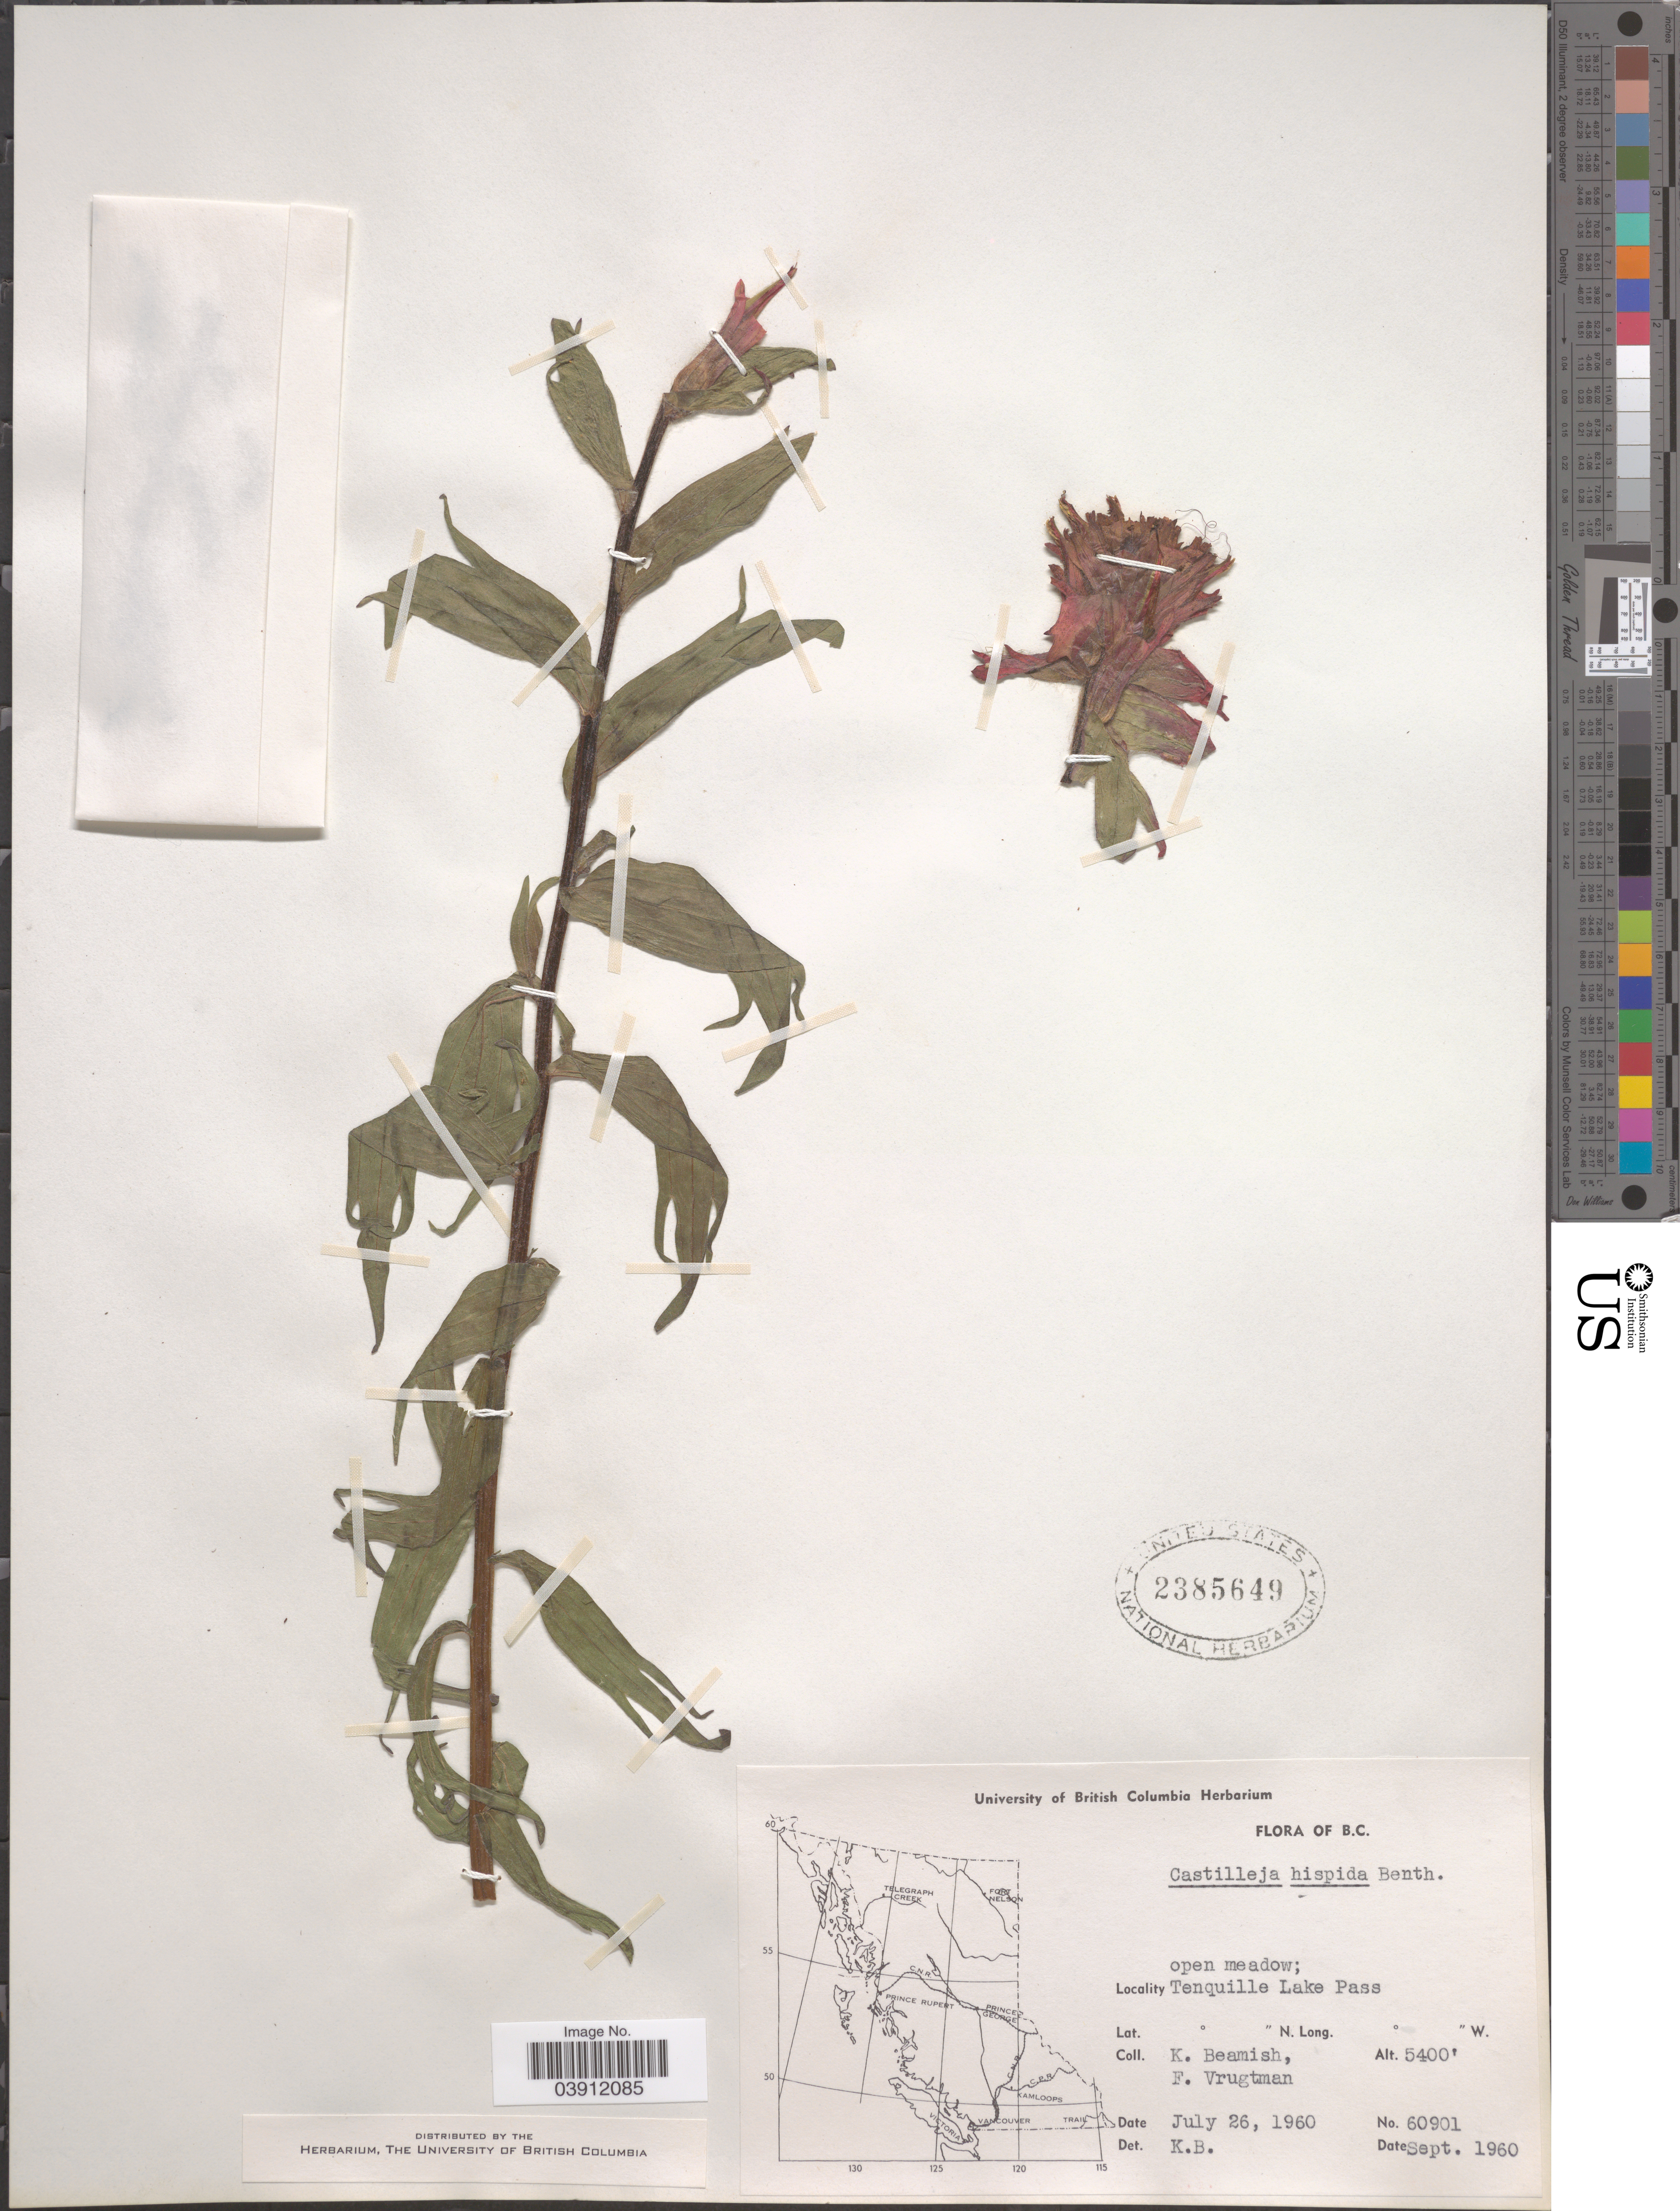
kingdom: Plantae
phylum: Tracheophyta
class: Magnoliopsida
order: Lamiales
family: Orobanchaceae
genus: Castilleja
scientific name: Castilleja hispida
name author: Benth. ex Hook.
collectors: K. Beamish & F. Vrugtman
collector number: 60901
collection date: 1960-07-26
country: Canada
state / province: British Columbia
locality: Tenquilla Lake Pass.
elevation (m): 1646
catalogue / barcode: US 2385649